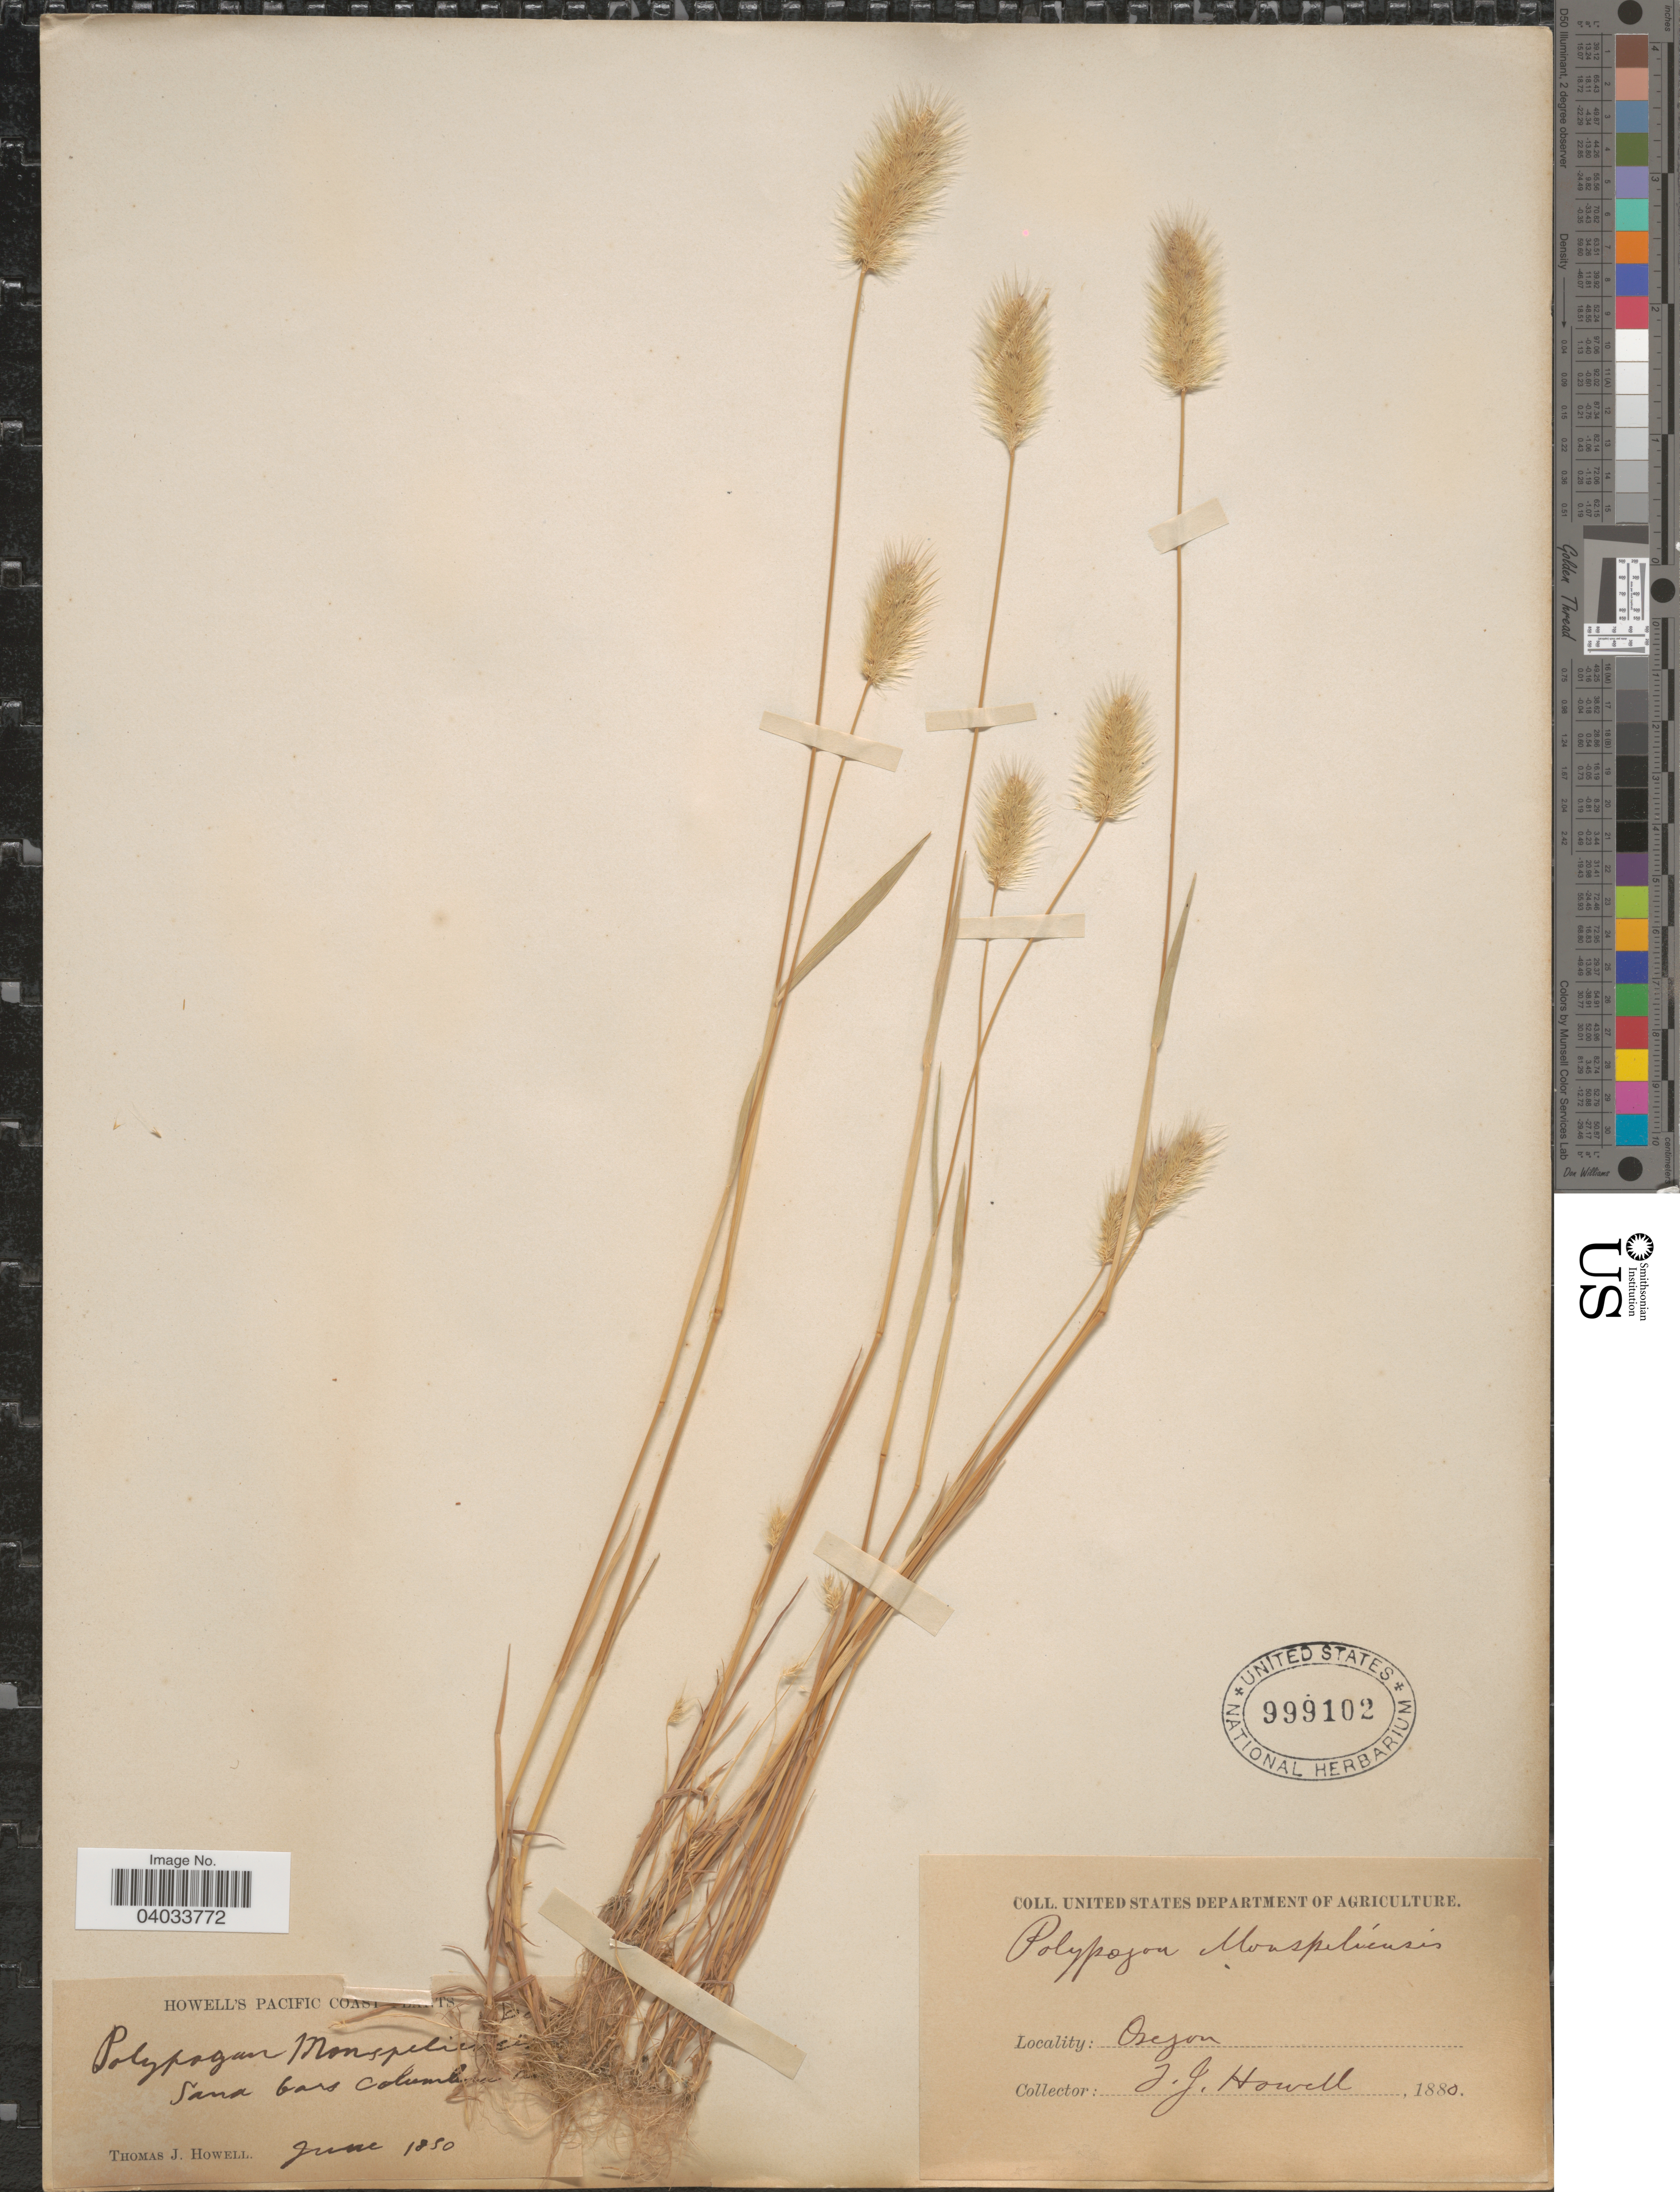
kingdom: Plantae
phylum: Tracheophyta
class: Liliopsida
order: Poales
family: Poaceae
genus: Polypogon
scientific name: Polypogon monspeliensis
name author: (L.) Desf.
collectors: T. J. Howell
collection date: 1880-06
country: United States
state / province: Oregon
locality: Pacific Coast. Sand bars Columbia [illegible text].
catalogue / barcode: US 999102